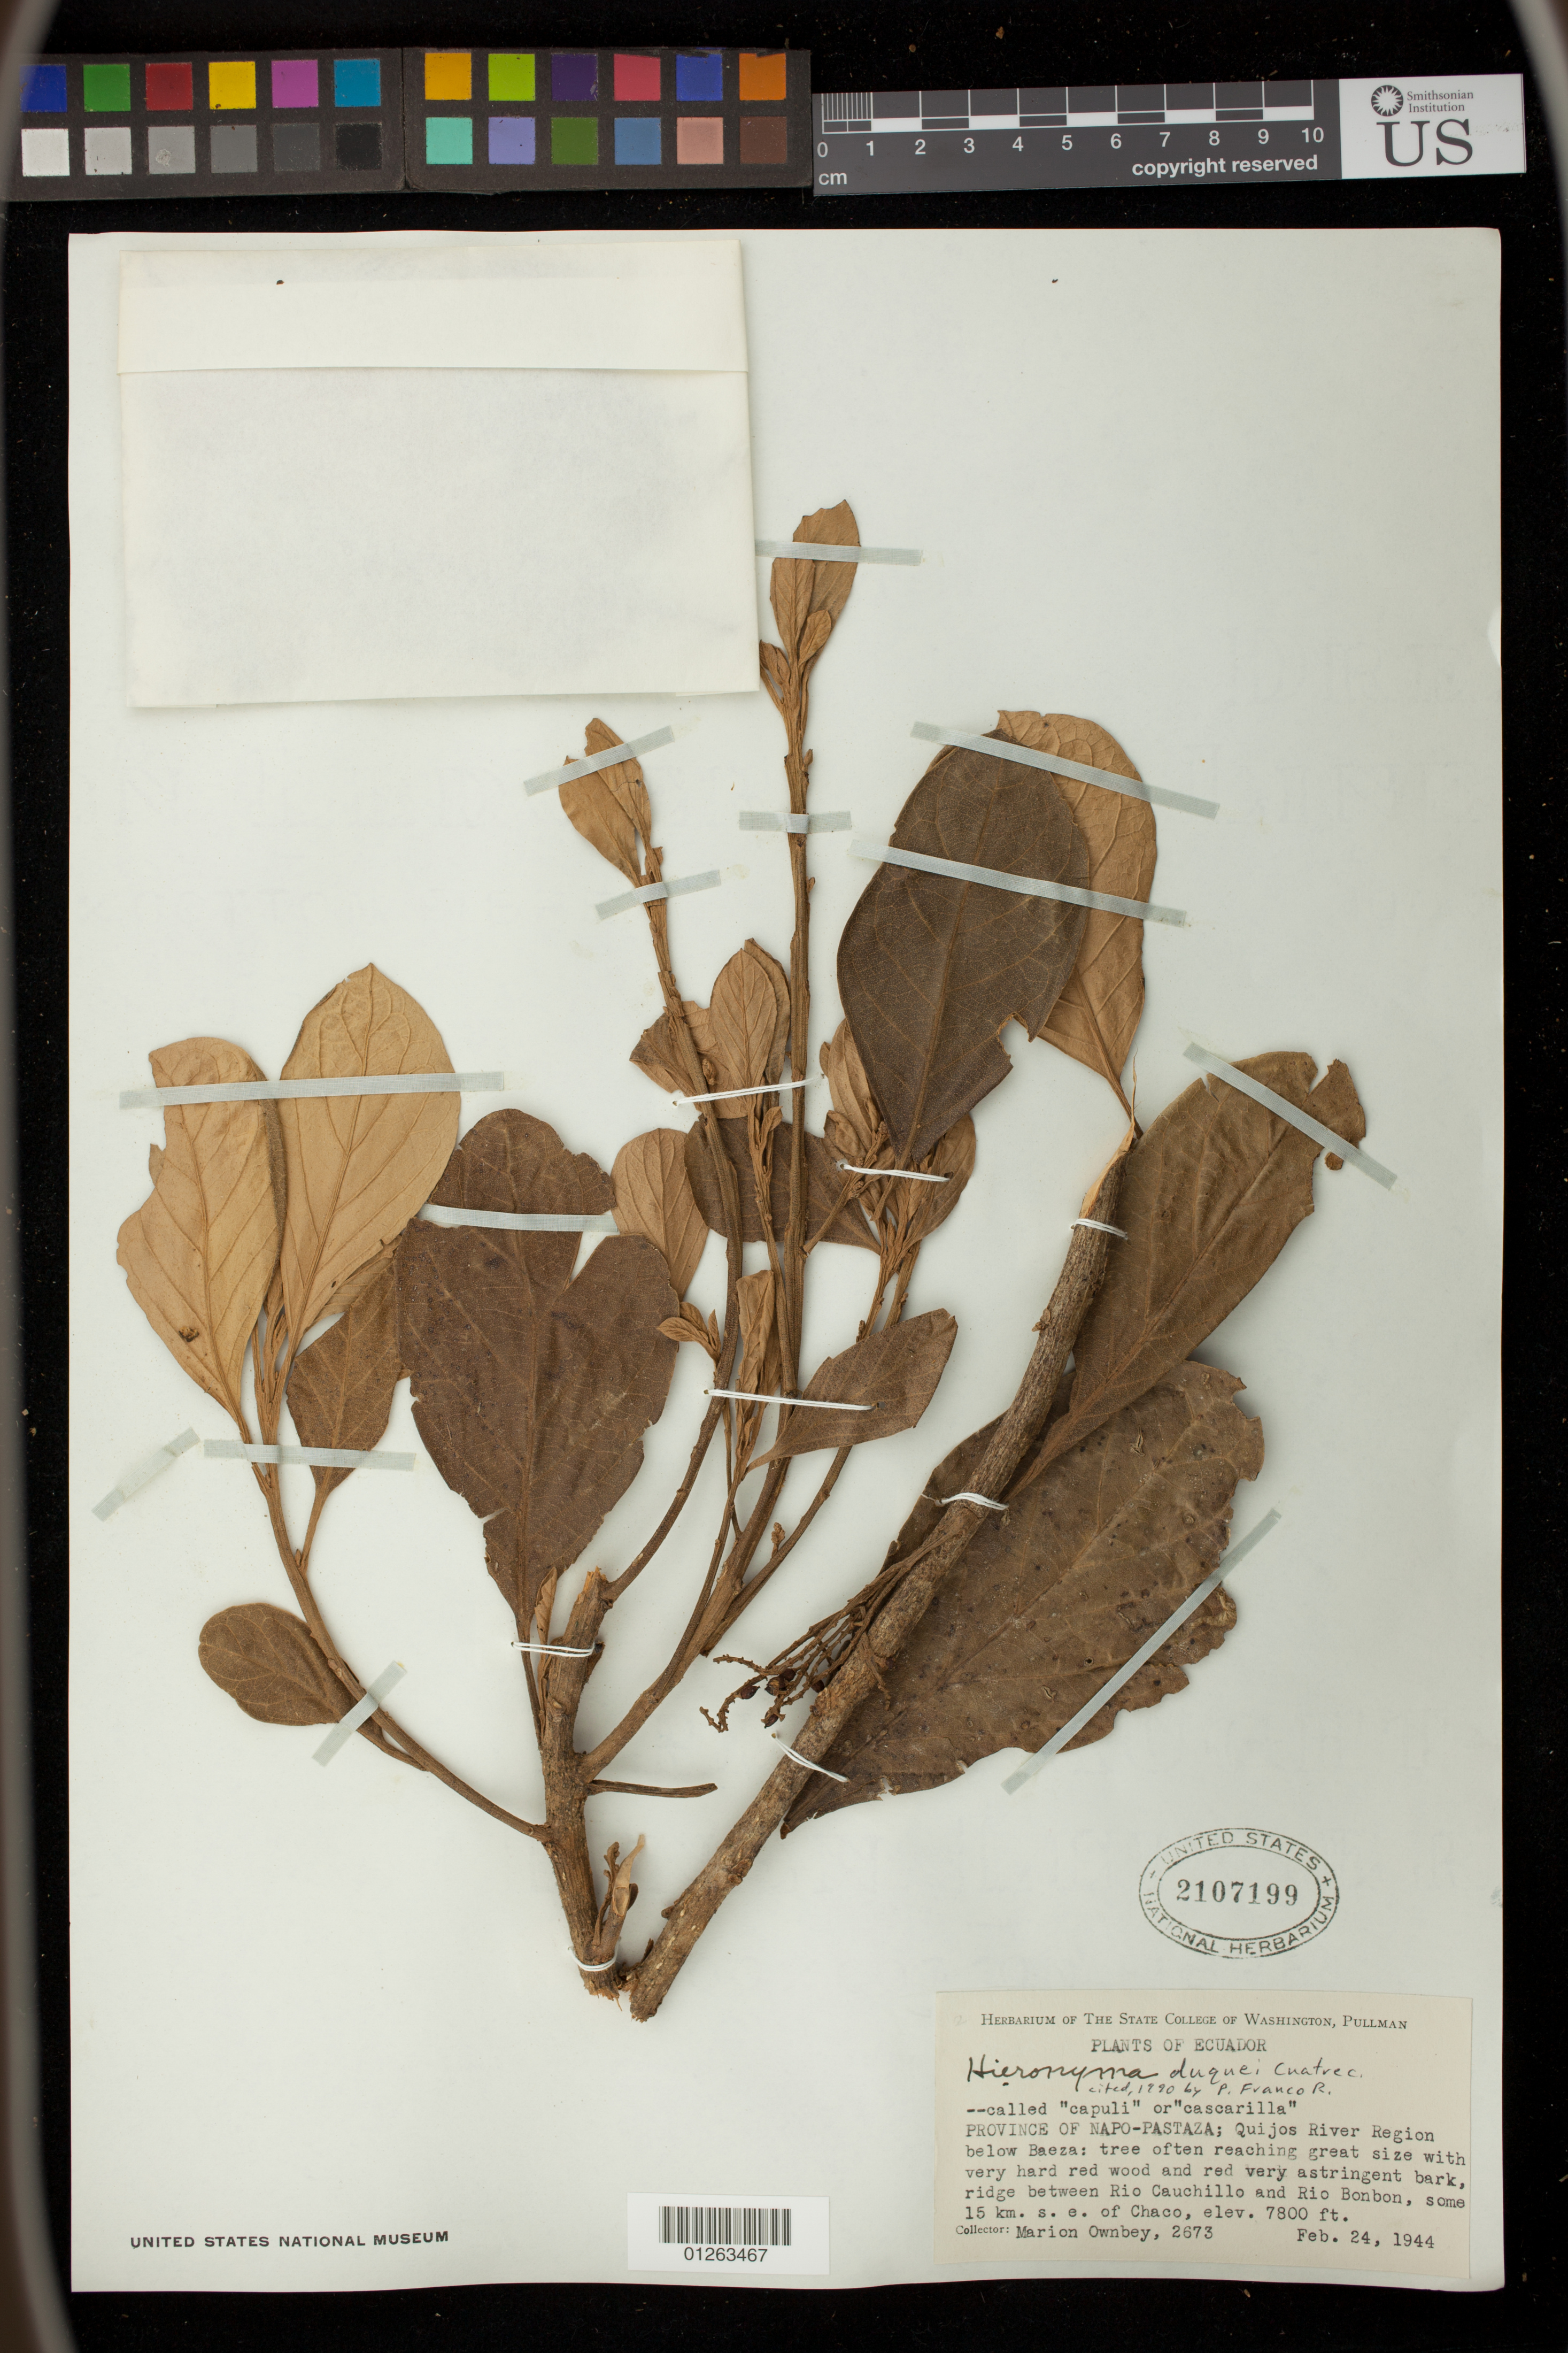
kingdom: Plantae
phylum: Tracheophyta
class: Magnoliopsida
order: Malpighiales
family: Phyllanthaceae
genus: Hieronyma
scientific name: Hieronyma duquei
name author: Cuatrec.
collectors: F. M. Ownbey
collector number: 2673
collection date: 1944-02-24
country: Ecuador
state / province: Napo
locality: Province of Napo-Pastaza; Quijos River Region below Baeza; ridge between Rio Cauchillo and Rio Bonbon, some 15 km. s. e. of Chaco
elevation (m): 2377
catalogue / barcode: US 2107199